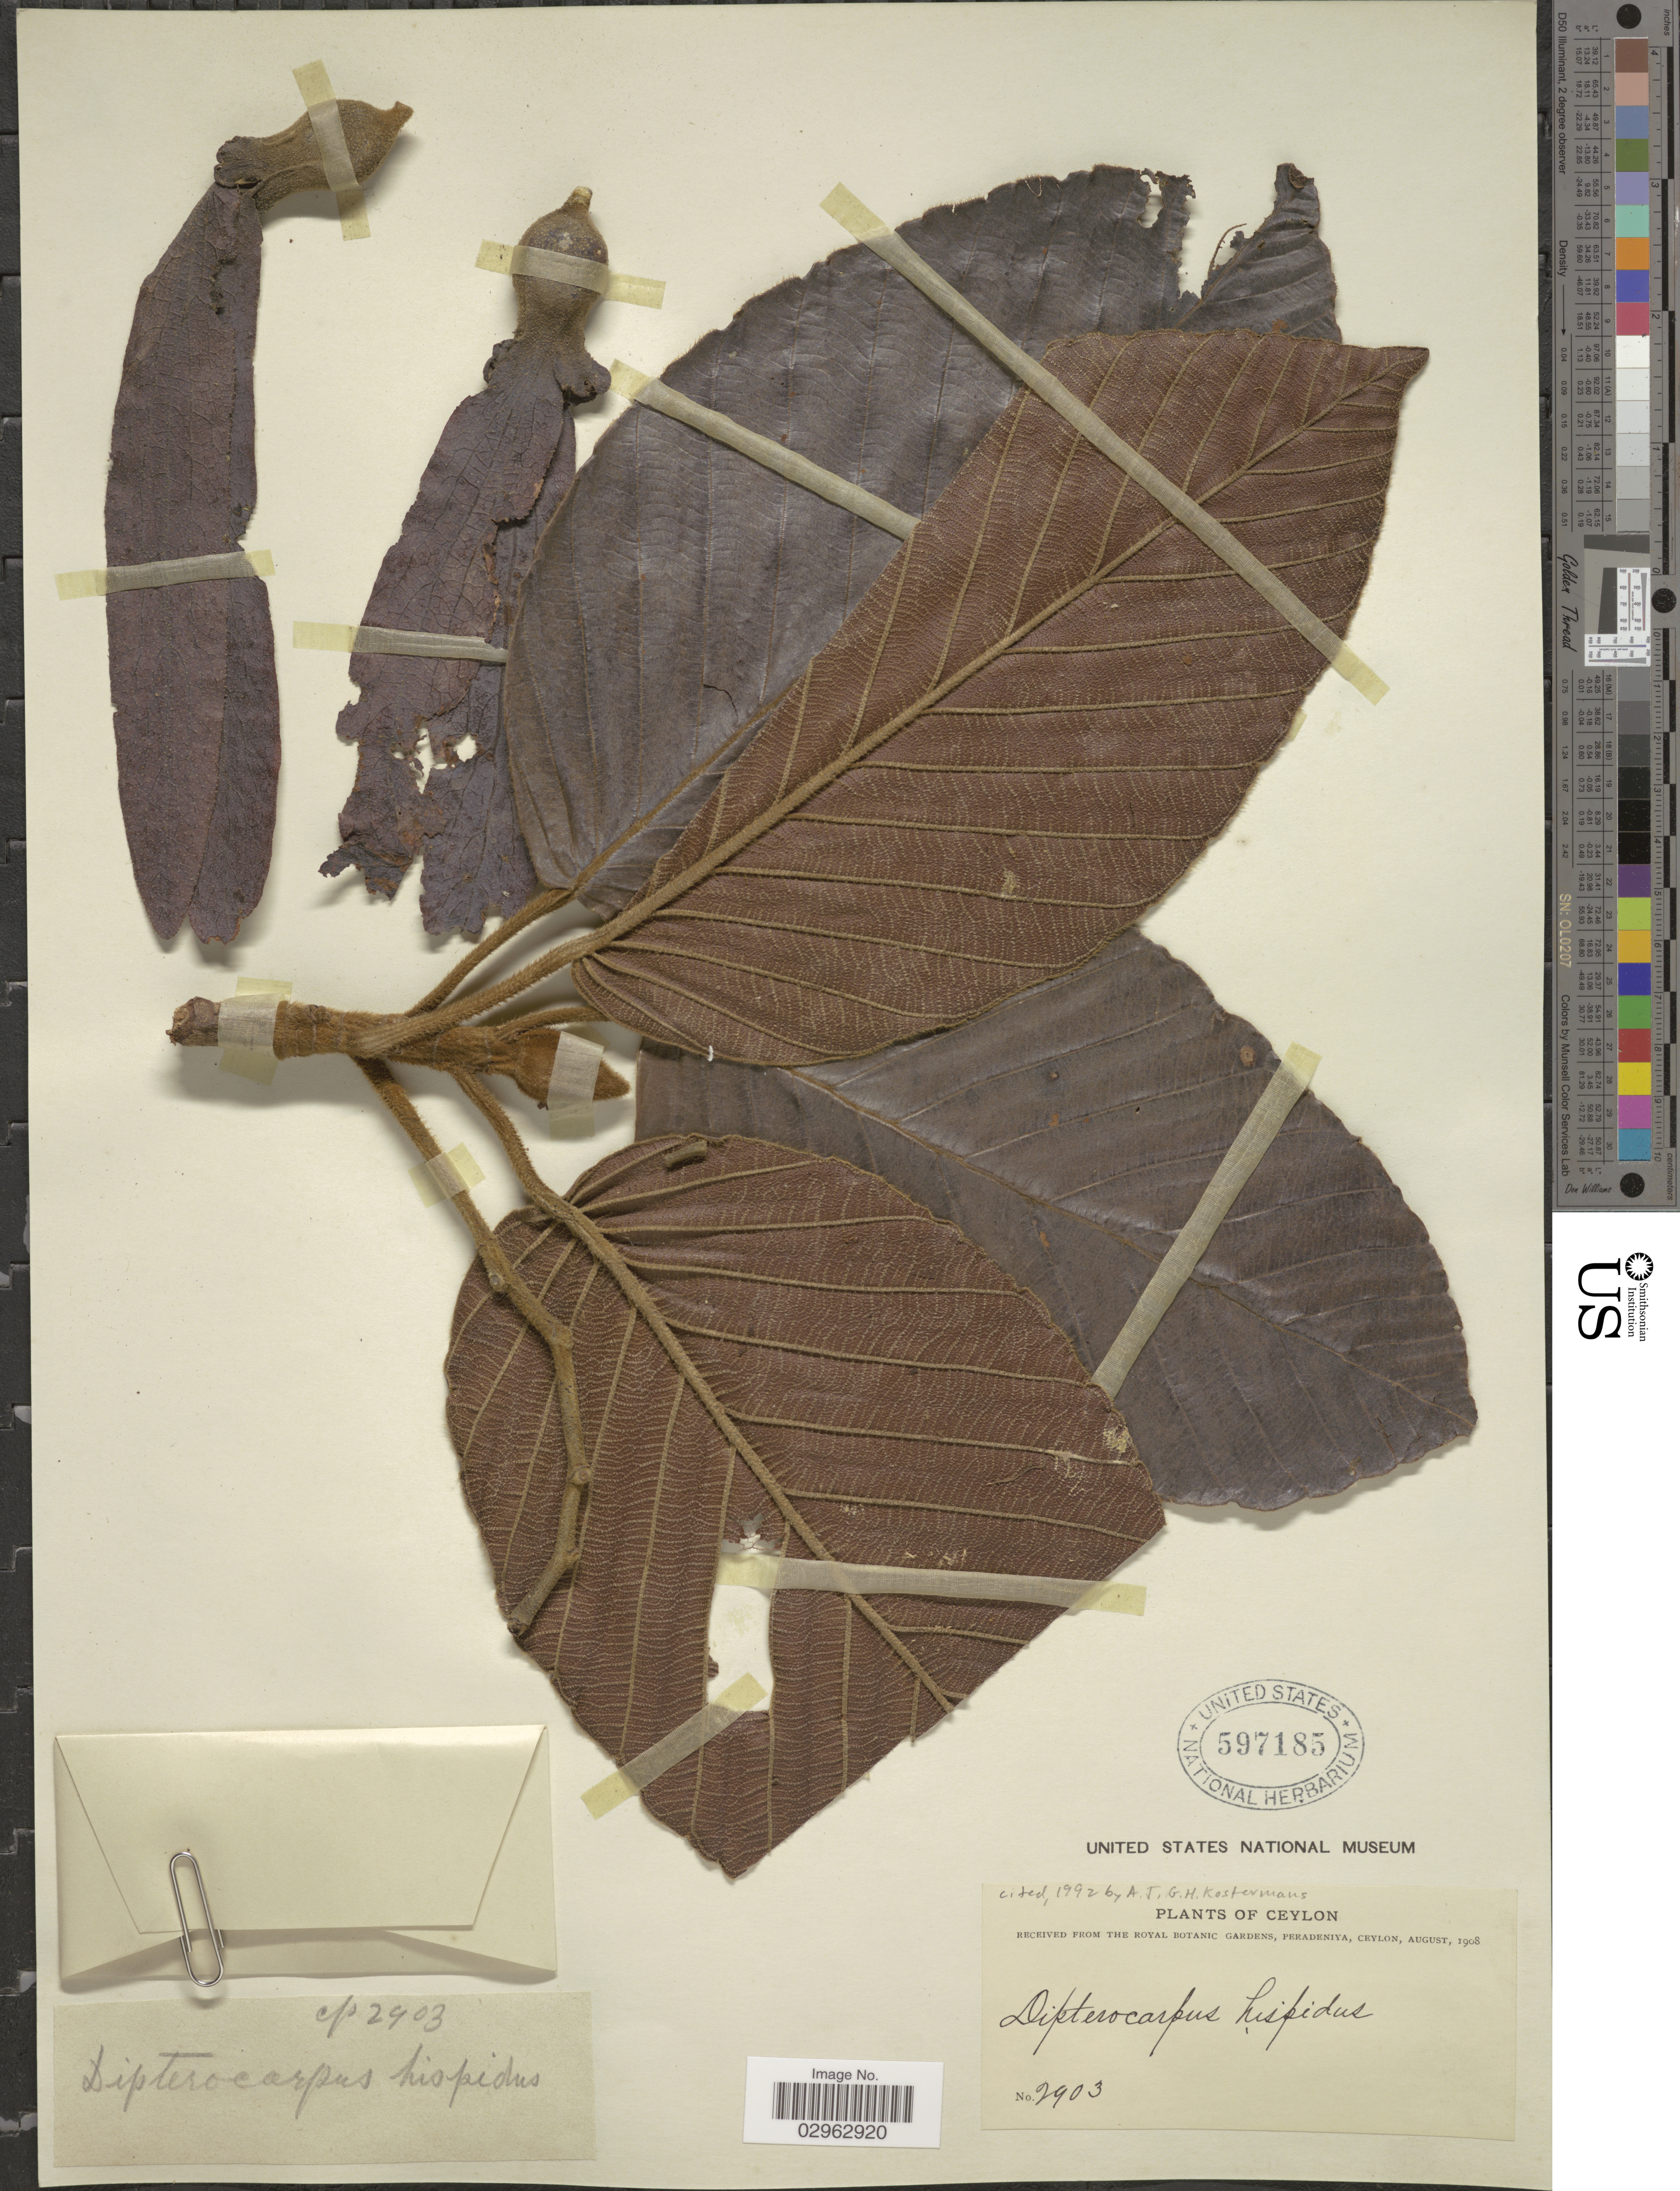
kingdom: Plantae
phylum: Tracheophyta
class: Magnoliopsida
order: Malvales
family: Dipterocarpaceae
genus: Dipterocarpus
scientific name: Dipterocarpus hispidus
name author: Fern.-Vill.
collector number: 2903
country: Sri Lanka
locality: Ceylon.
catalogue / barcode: US 597185